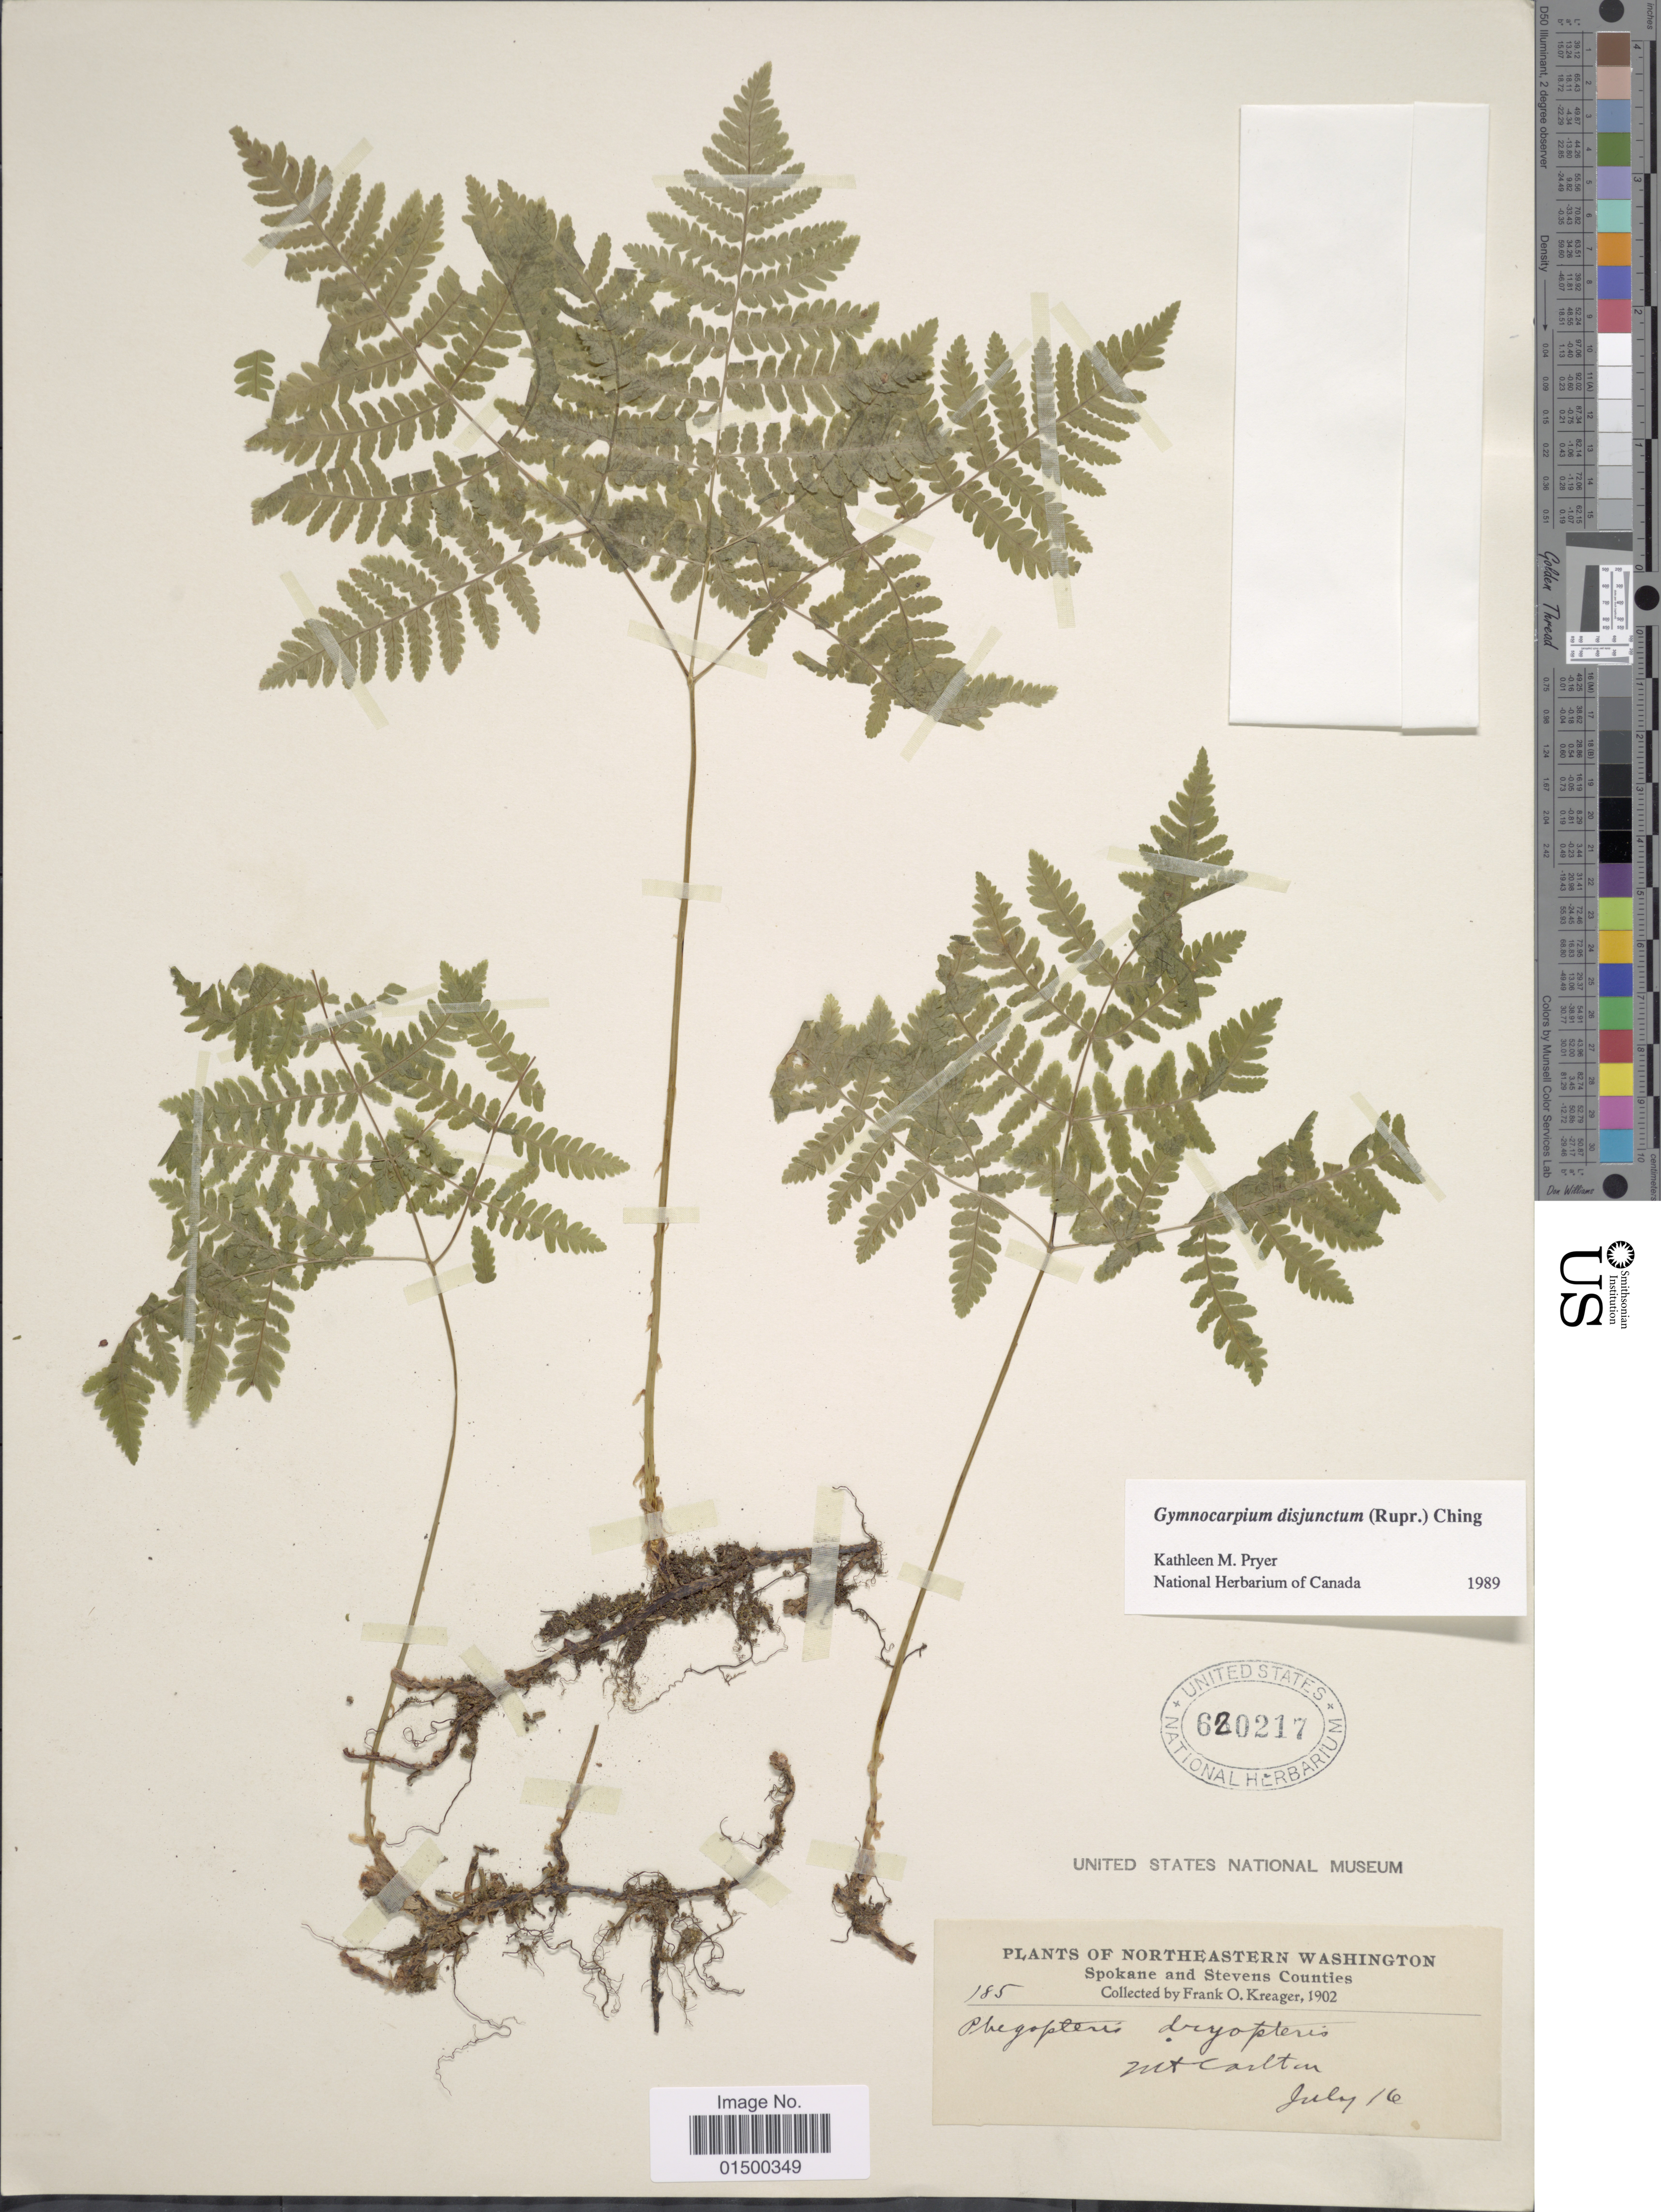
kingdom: Plantae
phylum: Tracheophyta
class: Polypodiopsida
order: Polypodiales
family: Cystopteridaceae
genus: Gymnocarpium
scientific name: Gymnocarpium disjunctum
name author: (Rupr.) Ching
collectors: F. Kreager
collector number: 185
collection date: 1902-07-16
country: United States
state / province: Washington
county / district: Spokane / Stevens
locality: Northeastern Washington, Spokane and Stevens Counties, Mt. Carlton.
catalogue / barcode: US 620217